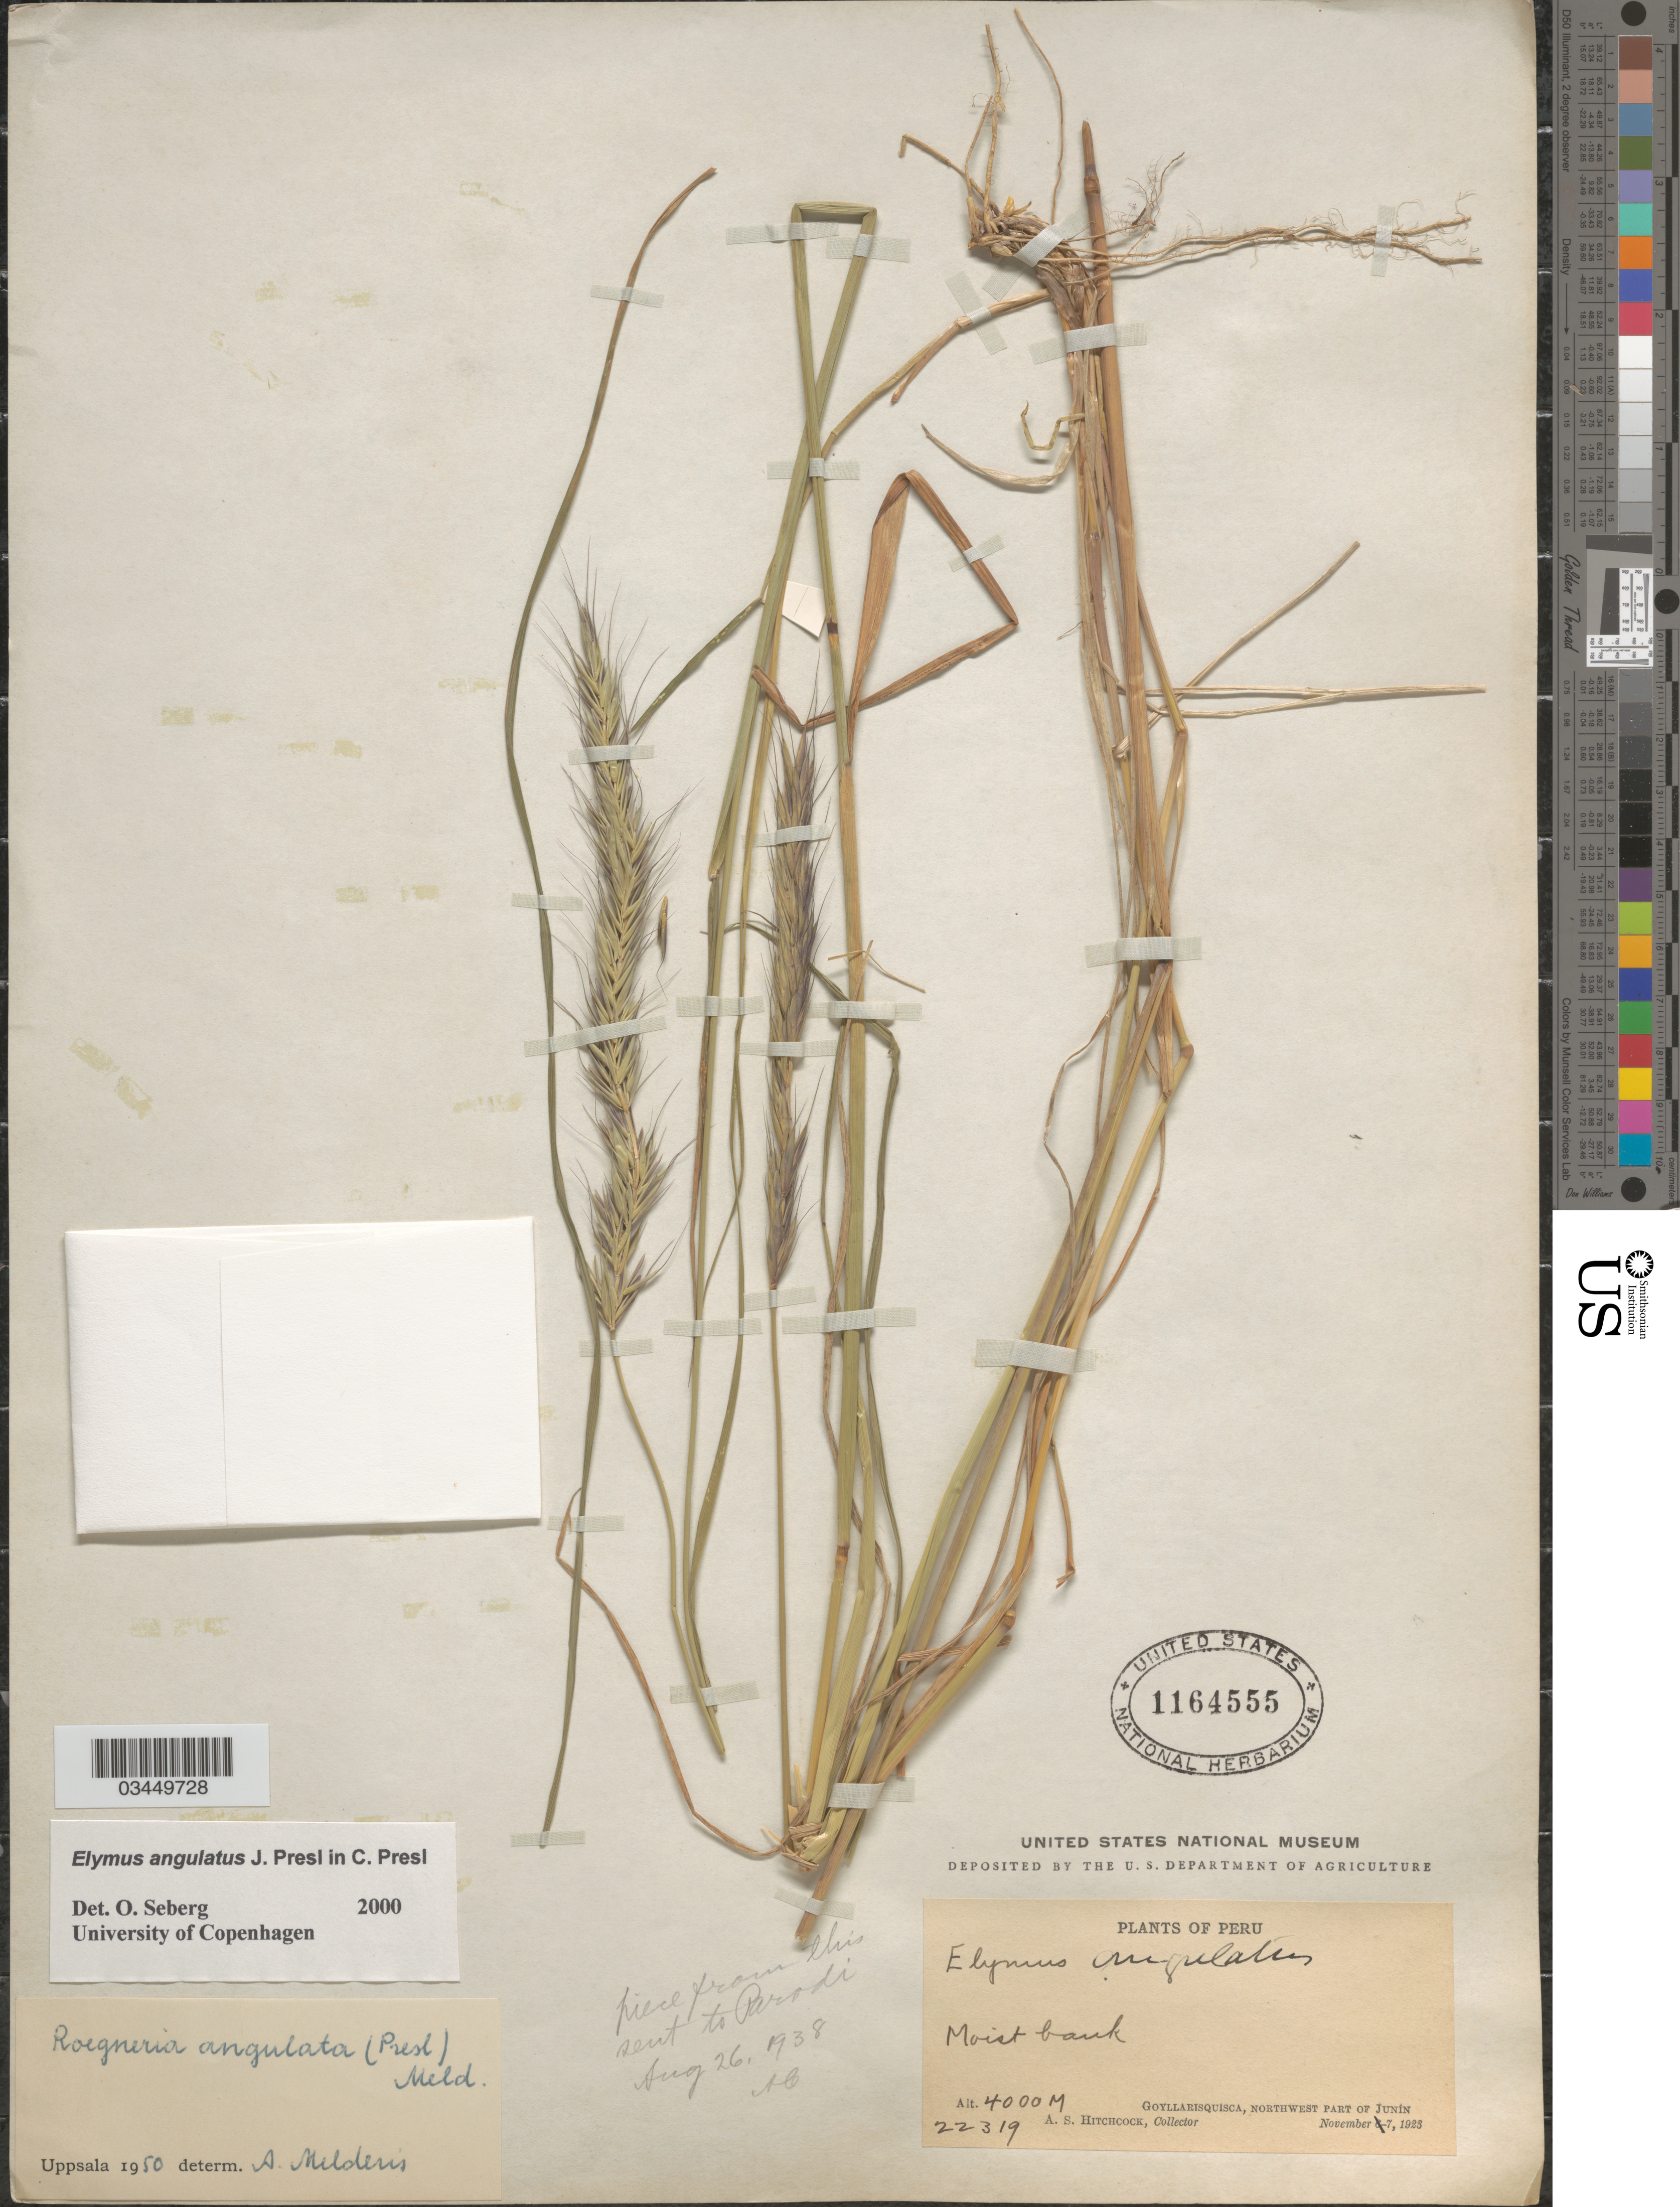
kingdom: Plantae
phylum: Tracheophyta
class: Liliopsida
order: Poales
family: Poaceae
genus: Elymus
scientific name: Elymus angulatus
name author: J. Presl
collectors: A. S. Hitchcock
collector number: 22319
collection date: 1923-11-07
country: Peru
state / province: Junín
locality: Goyllarisquisca, northwest part of Junín.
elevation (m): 4000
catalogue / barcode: US 1164555